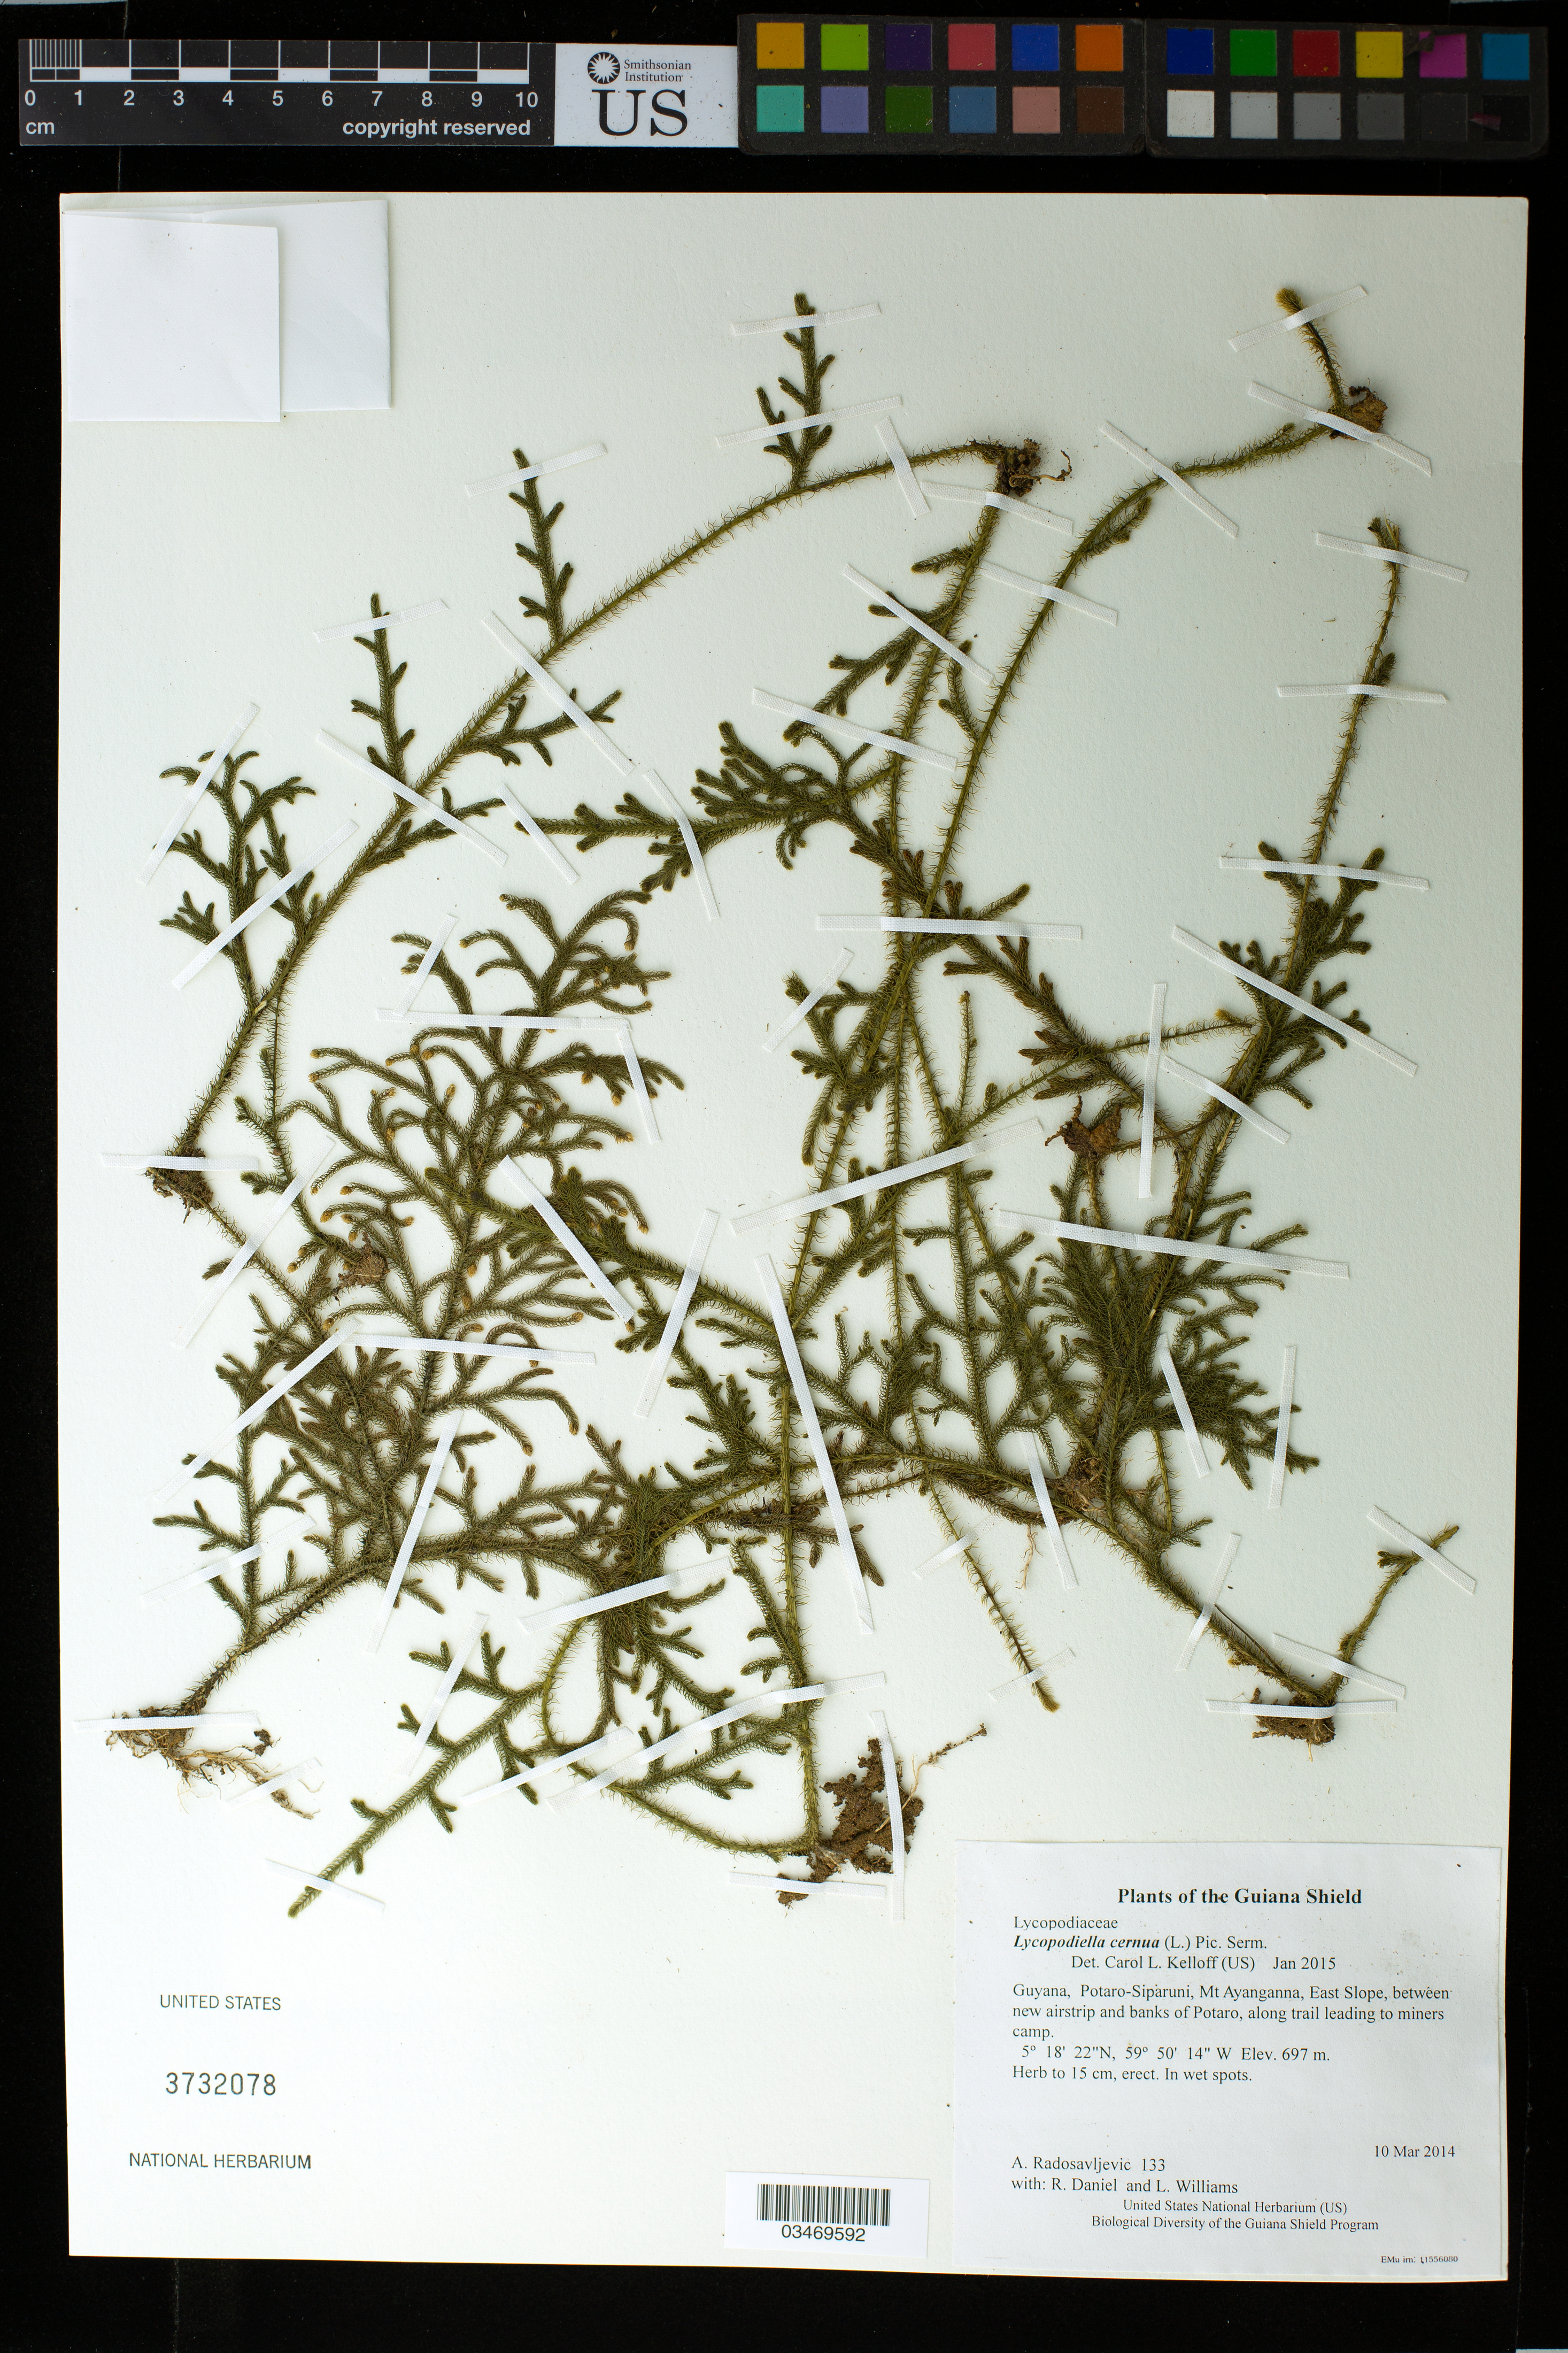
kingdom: Plantae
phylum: Tracheophyta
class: Lycopodiopsida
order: Lycopodiales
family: Lycopodiaceae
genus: Palhinhaea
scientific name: Palhinhaea cernua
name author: (L.) Vasc. & Franco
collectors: A. Radosavljevic, R. Daniel & L. Williams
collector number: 133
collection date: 2014-03-10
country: Guyana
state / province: Potaro-Siparuni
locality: Mt Ayanganna, East Slope, between new airstrip and banks of Potaro, along trail leading to miners camp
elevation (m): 697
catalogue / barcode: US 3732078